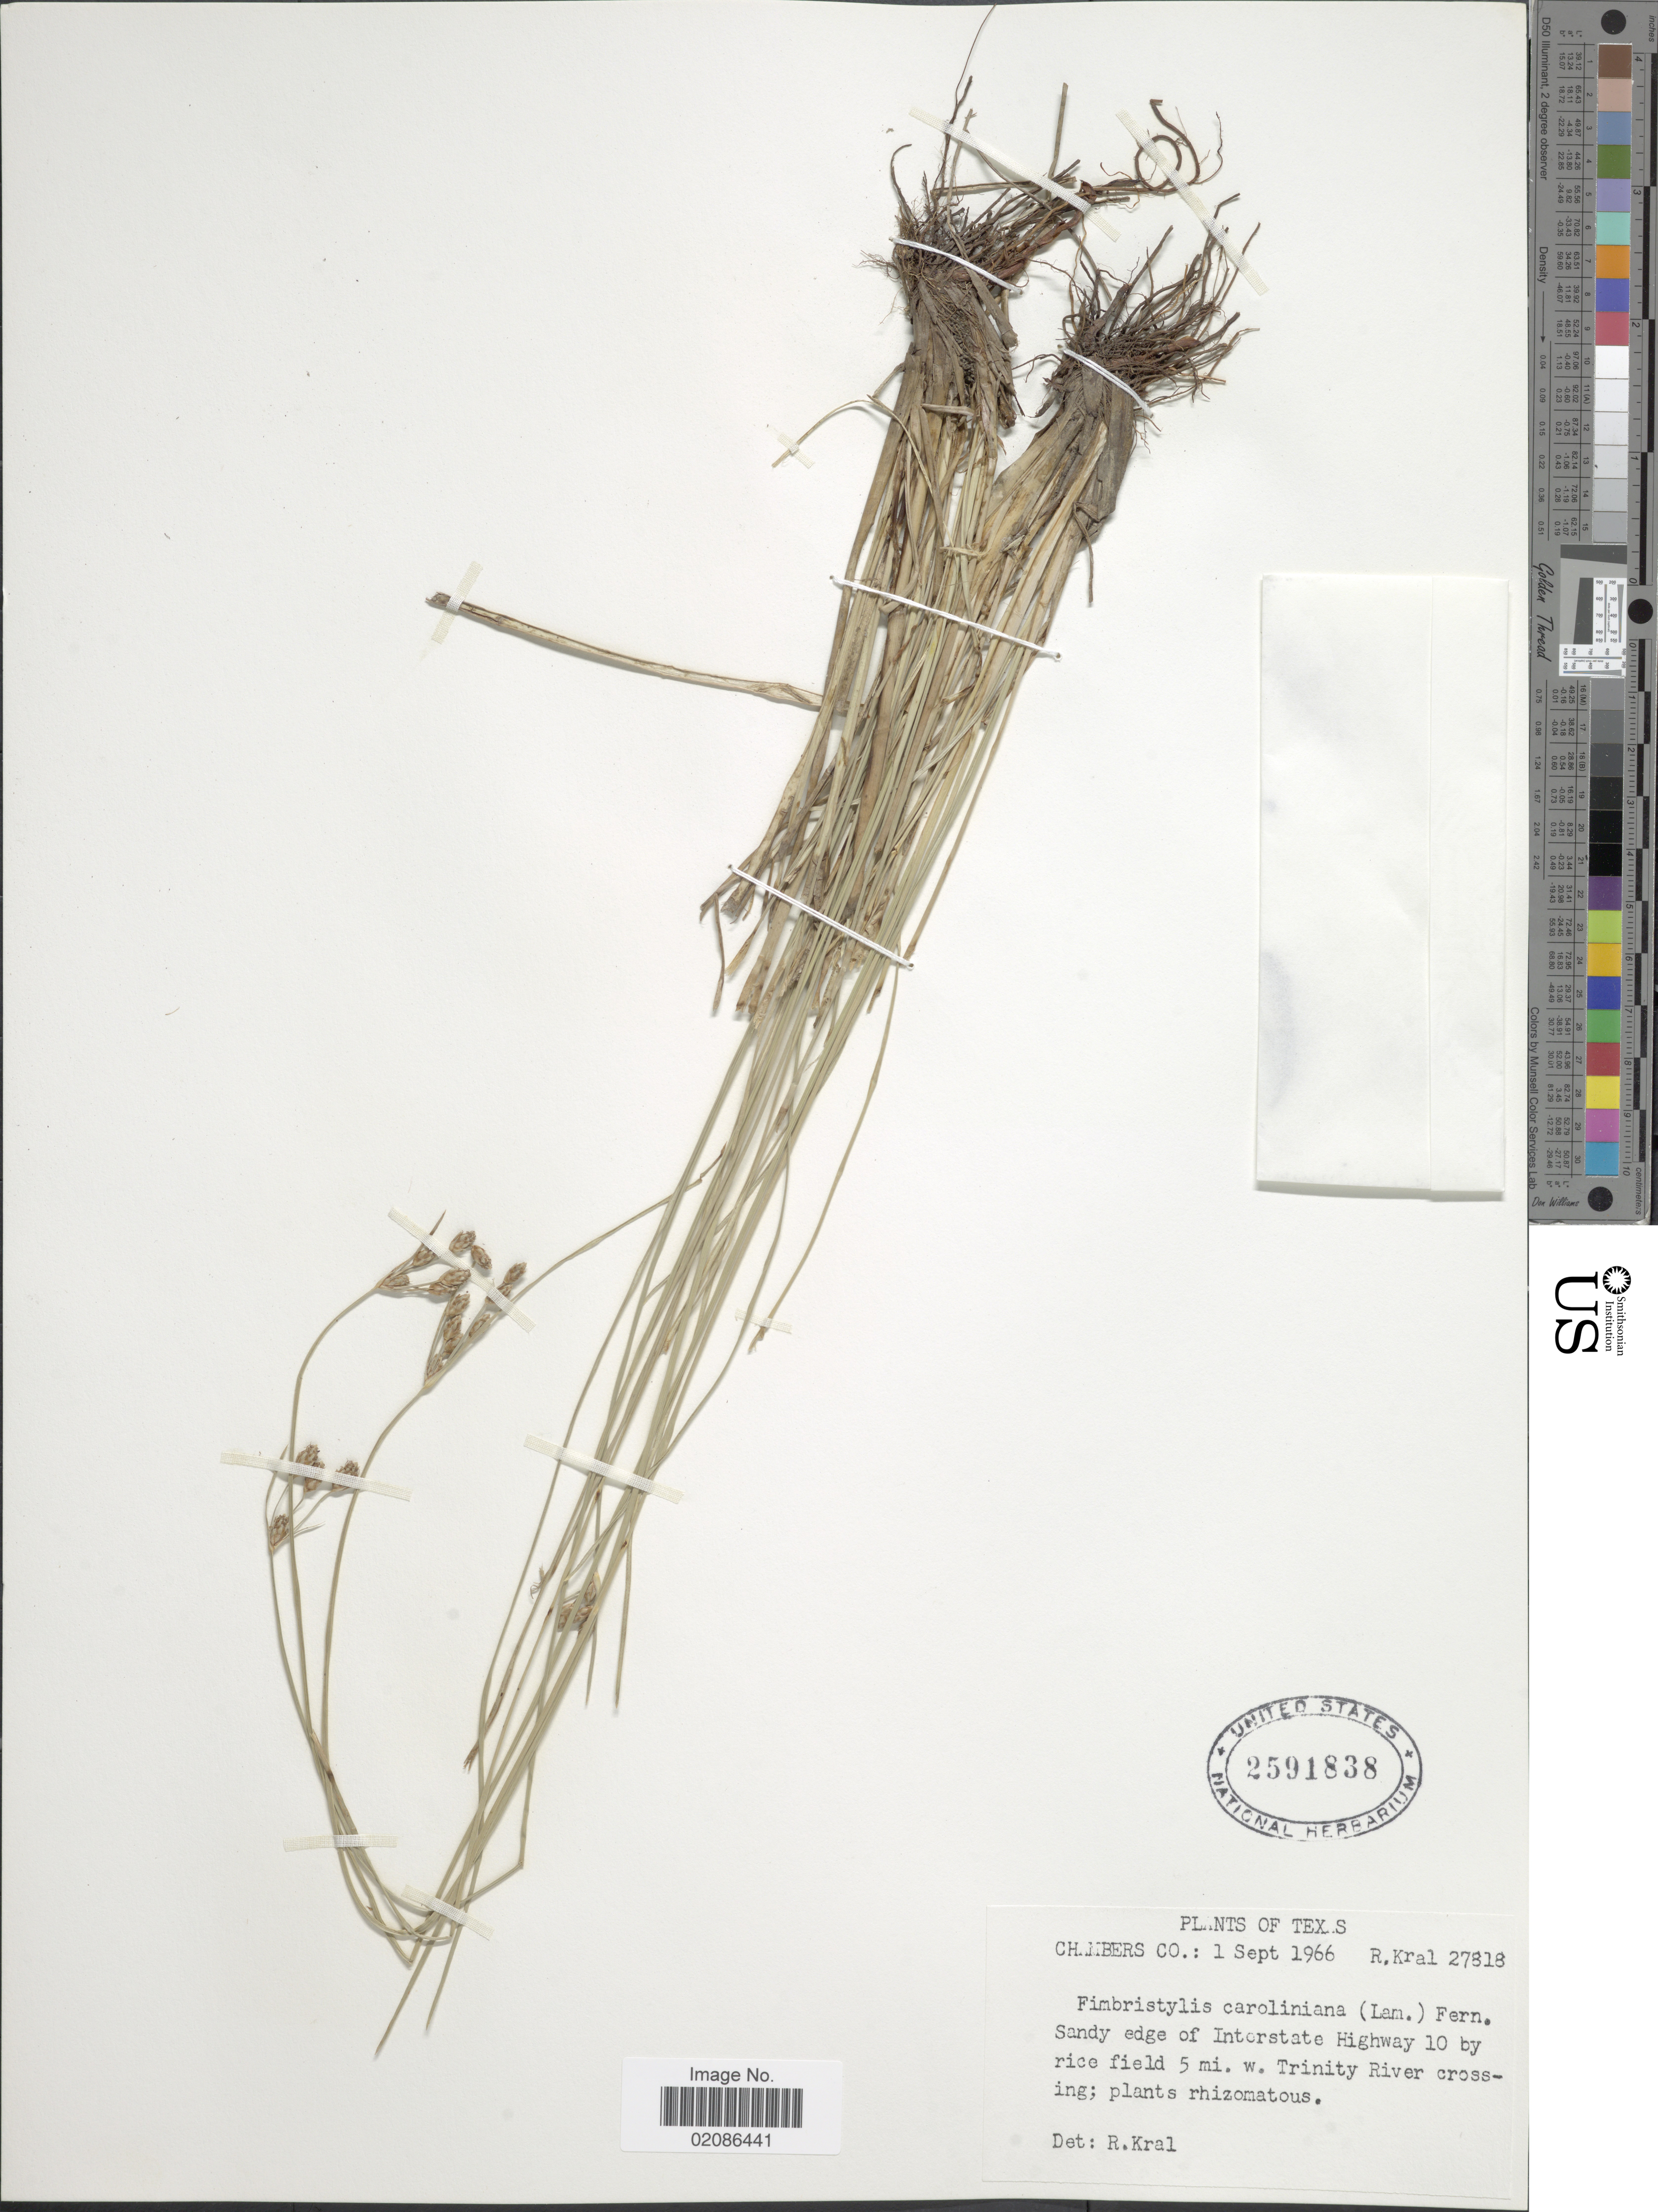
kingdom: Plantae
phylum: Tracheophyta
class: Liliopsida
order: Poales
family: Cyperaceae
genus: Fimbristylis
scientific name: Fimbristylis caroliniana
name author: (Lam.) Fernald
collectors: R. Kral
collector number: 27818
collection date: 1966-09-01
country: United States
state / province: Texas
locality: Chambers Co; Sandy edge of Interstate Highway 10 by rice field 5 mi w Trinity River crossing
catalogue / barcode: US 2591838